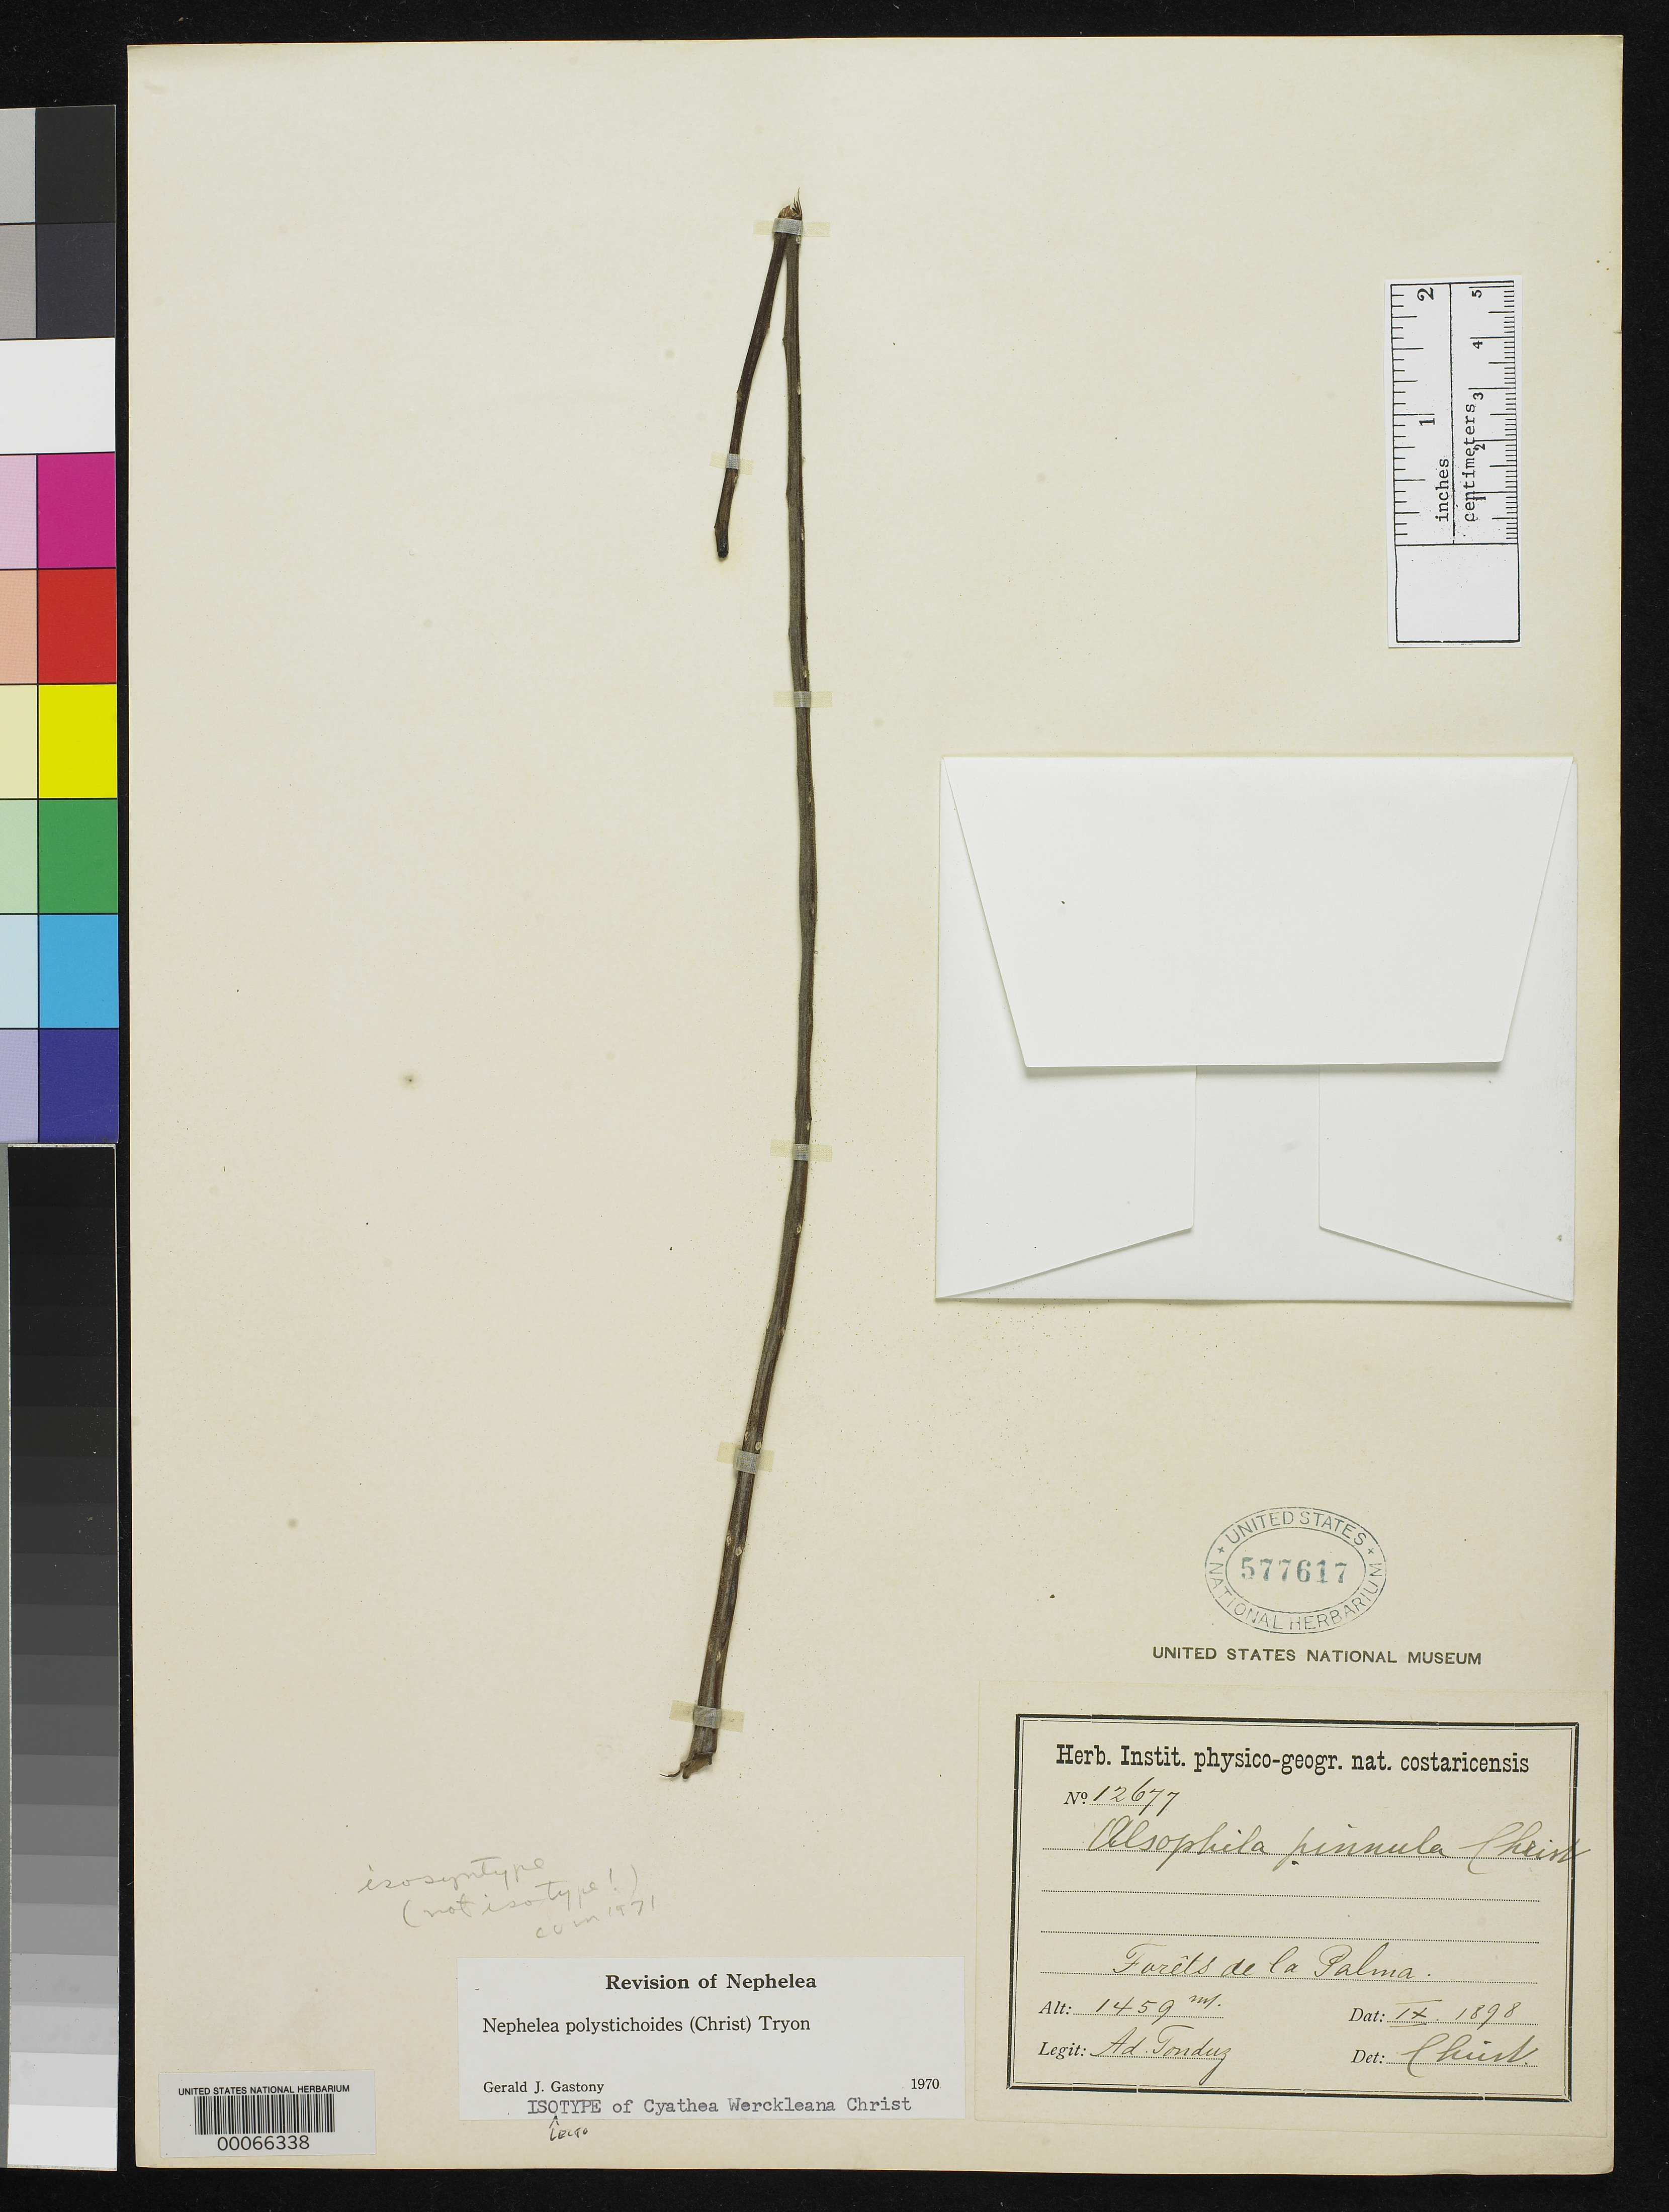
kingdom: Plantae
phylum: Tracheophyta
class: Polypodiopsida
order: Cyatheales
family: Cyatheaceae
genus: Cyathea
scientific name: Cyathea werckleana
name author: Christ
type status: Isolectotype; Isosyntype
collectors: A. Tonduz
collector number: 12677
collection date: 1900-04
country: Costa Rica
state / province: Guanacaste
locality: forets de Nicoya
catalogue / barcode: US 577617